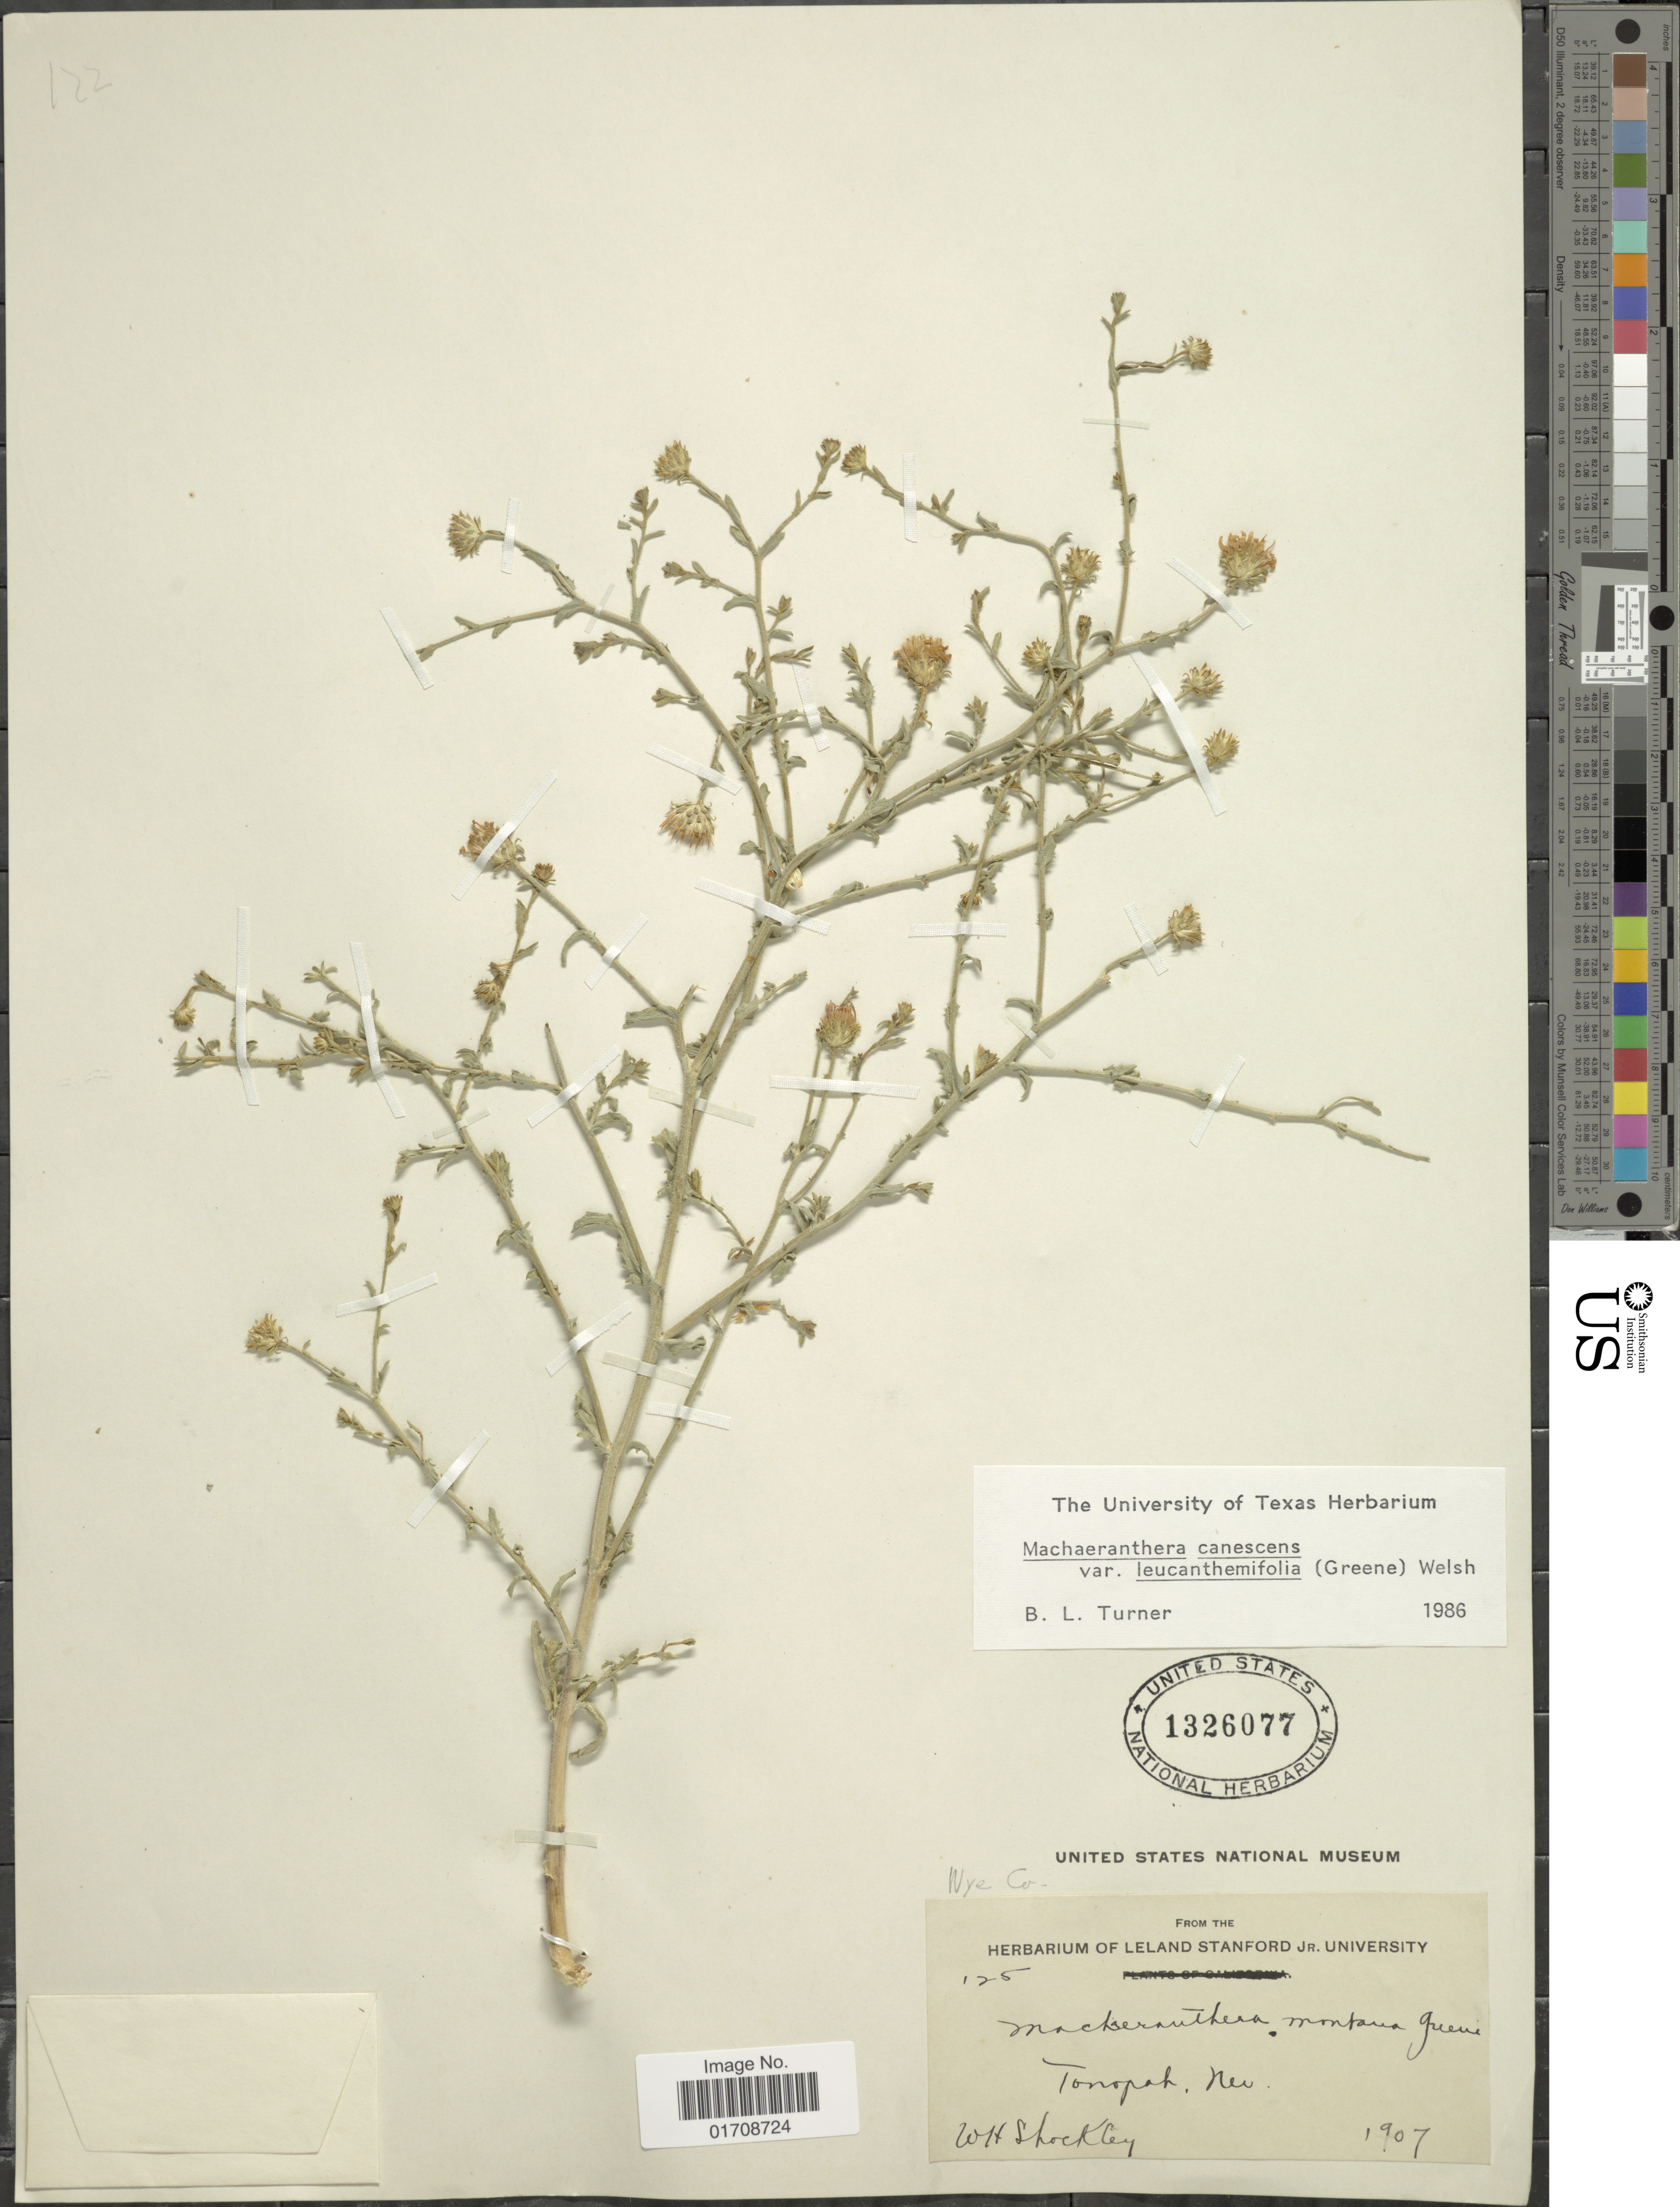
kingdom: Plantae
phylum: Tracheophyta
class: Magnoliopsida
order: Asterales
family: Asteraceae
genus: Machaeranthera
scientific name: Machaeranthera canescens var. leucanthemifolius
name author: (Greene) S.L. Welsh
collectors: W. Shockley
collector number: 125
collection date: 1907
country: United States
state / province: Nevada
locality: Tonopah, Nye Co.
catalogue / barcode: US 1326077